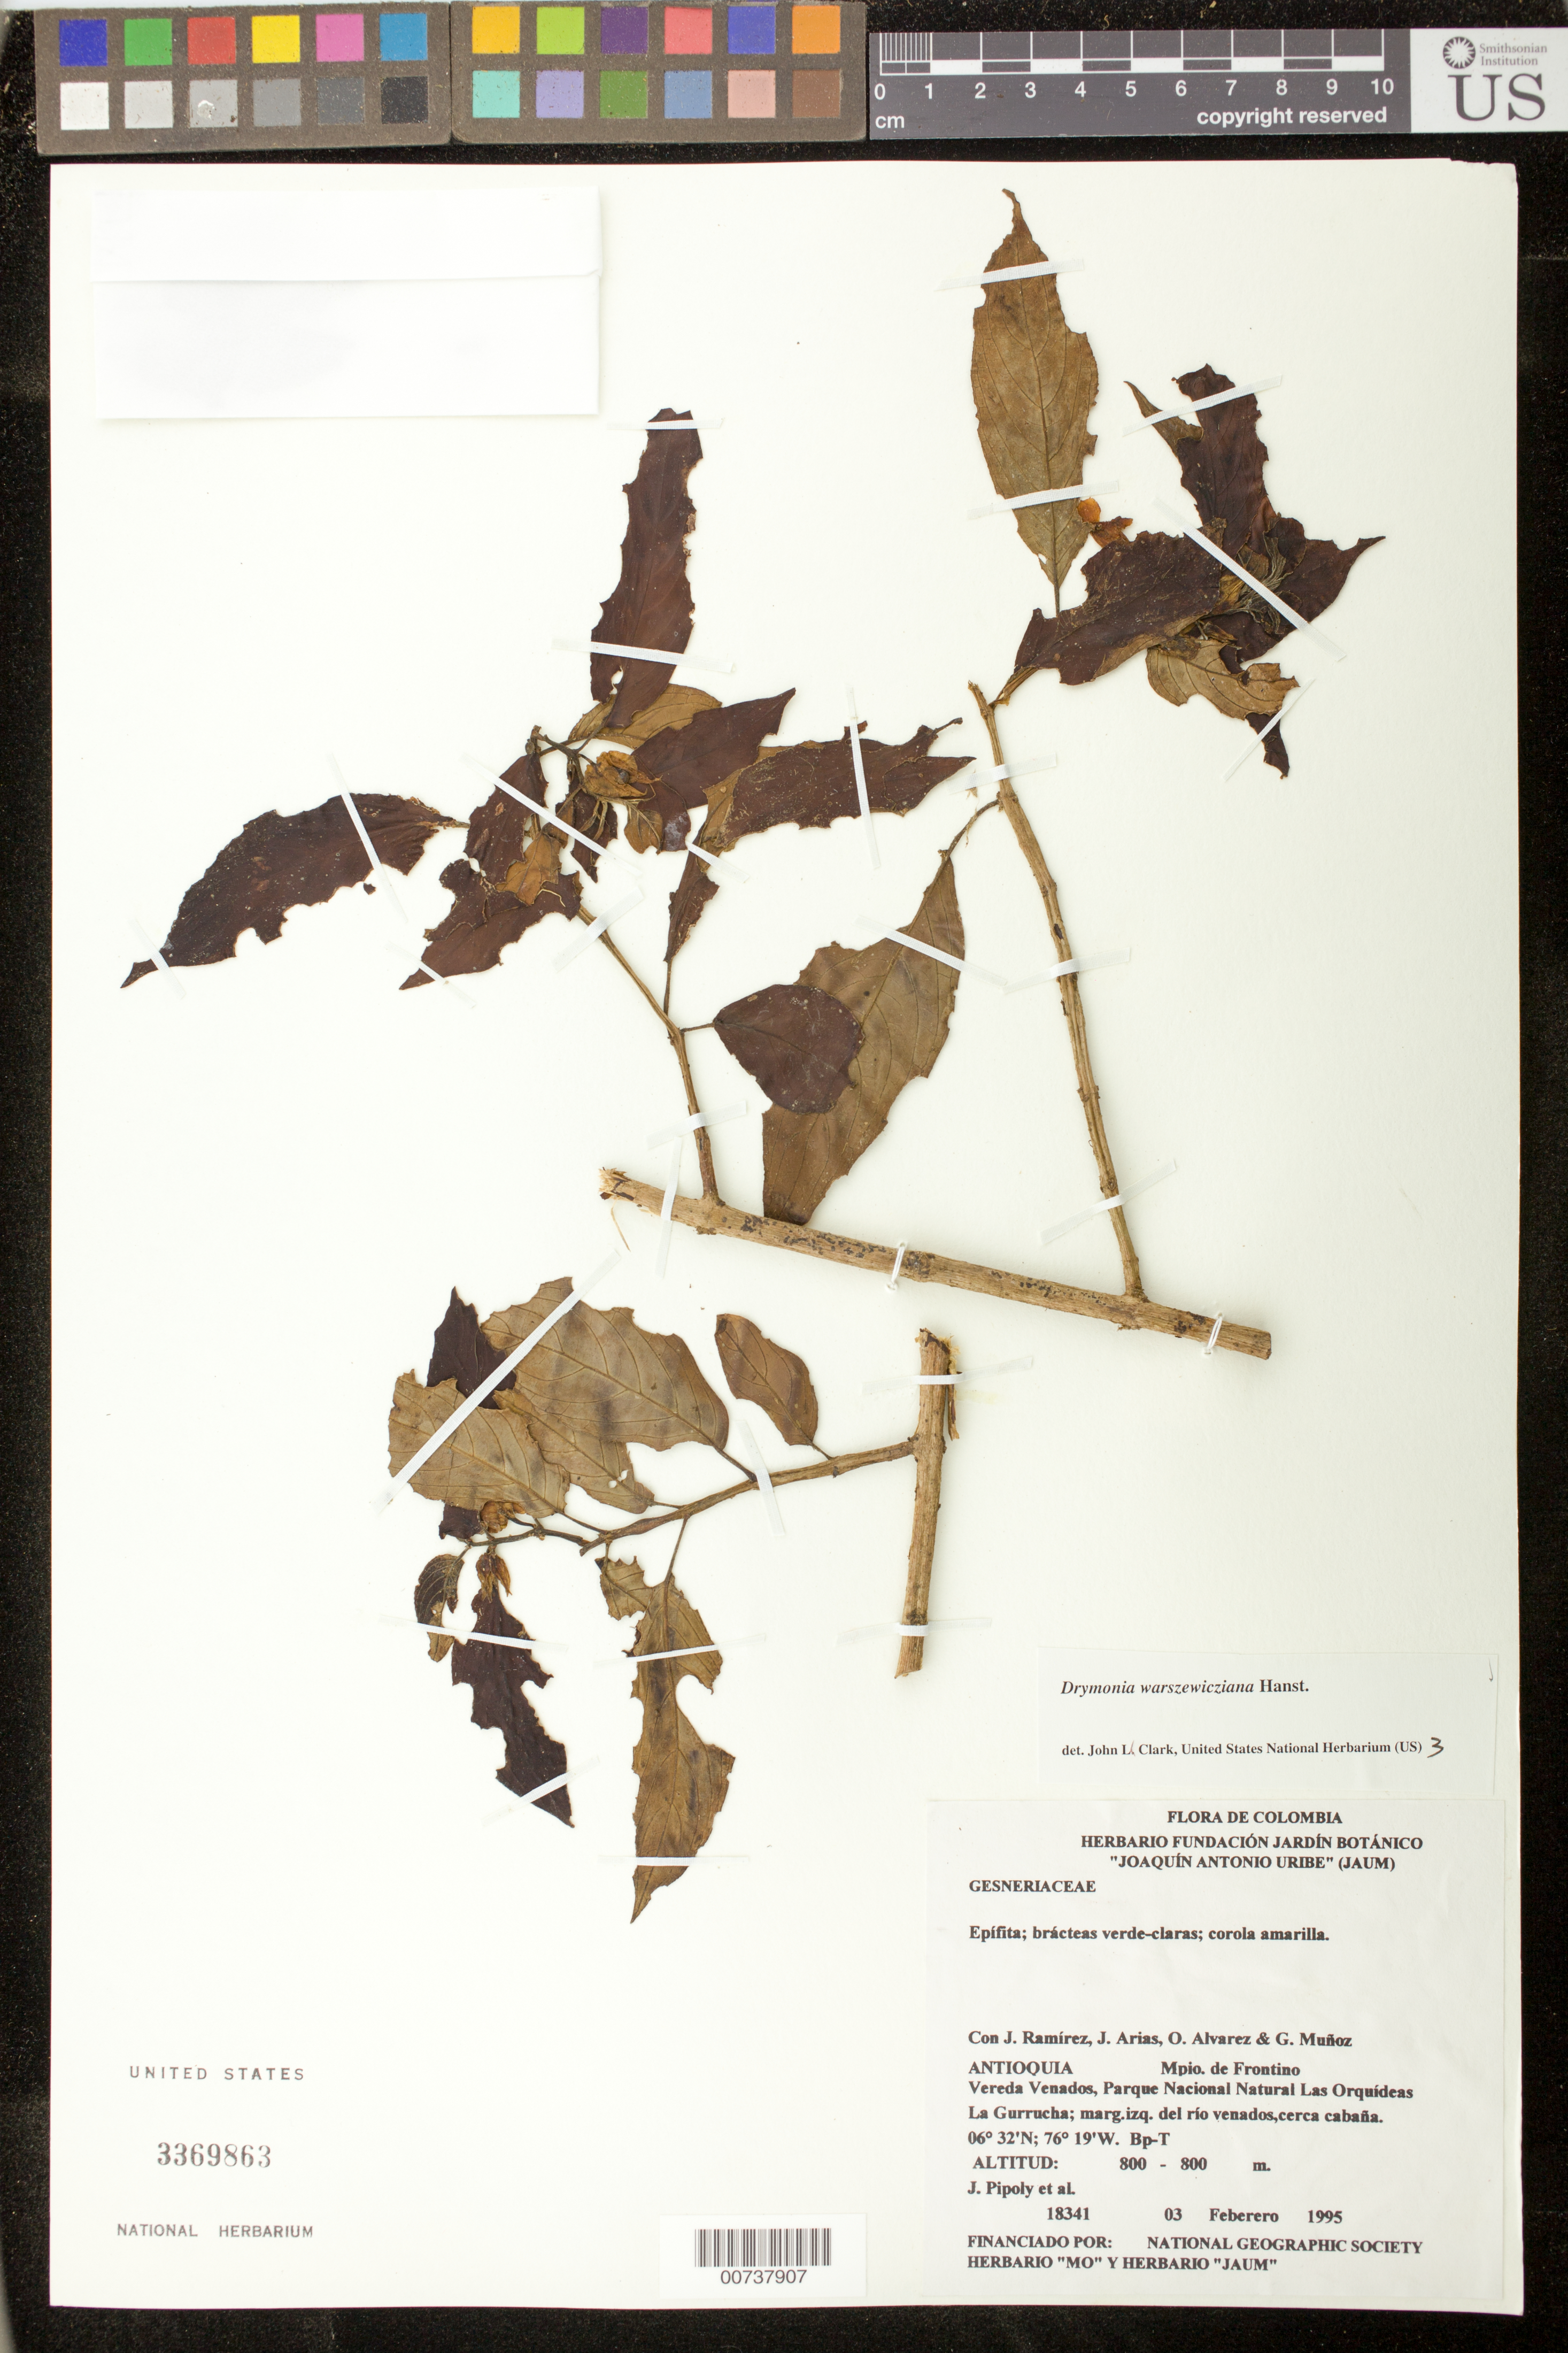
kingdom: Plantae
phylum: Tracheophyta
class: Magnoliopsida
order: Lamiales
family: Gesneriaceae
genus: Drymonia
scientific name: Drymonia warszewicziana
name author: Hanst.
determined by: Clark, J. L., (SEL), The Marie Selby Botanical Garden (UNITED STATES)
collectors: J. J. Pipoly, J. Ramírez, J. Arias, O. Alvarez & G. Muñoz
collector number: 18341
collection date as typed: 03 Feb 1995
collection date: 1995-02-03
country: Colombia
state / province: Antioquia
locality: Mpio. de Frontino, Vereda Venados, Parque Nacional Natural las Orquideas, La Gurrucha, marg. izq. del rio Venados, cerca cabana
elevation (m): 800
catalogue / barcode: US 3369863